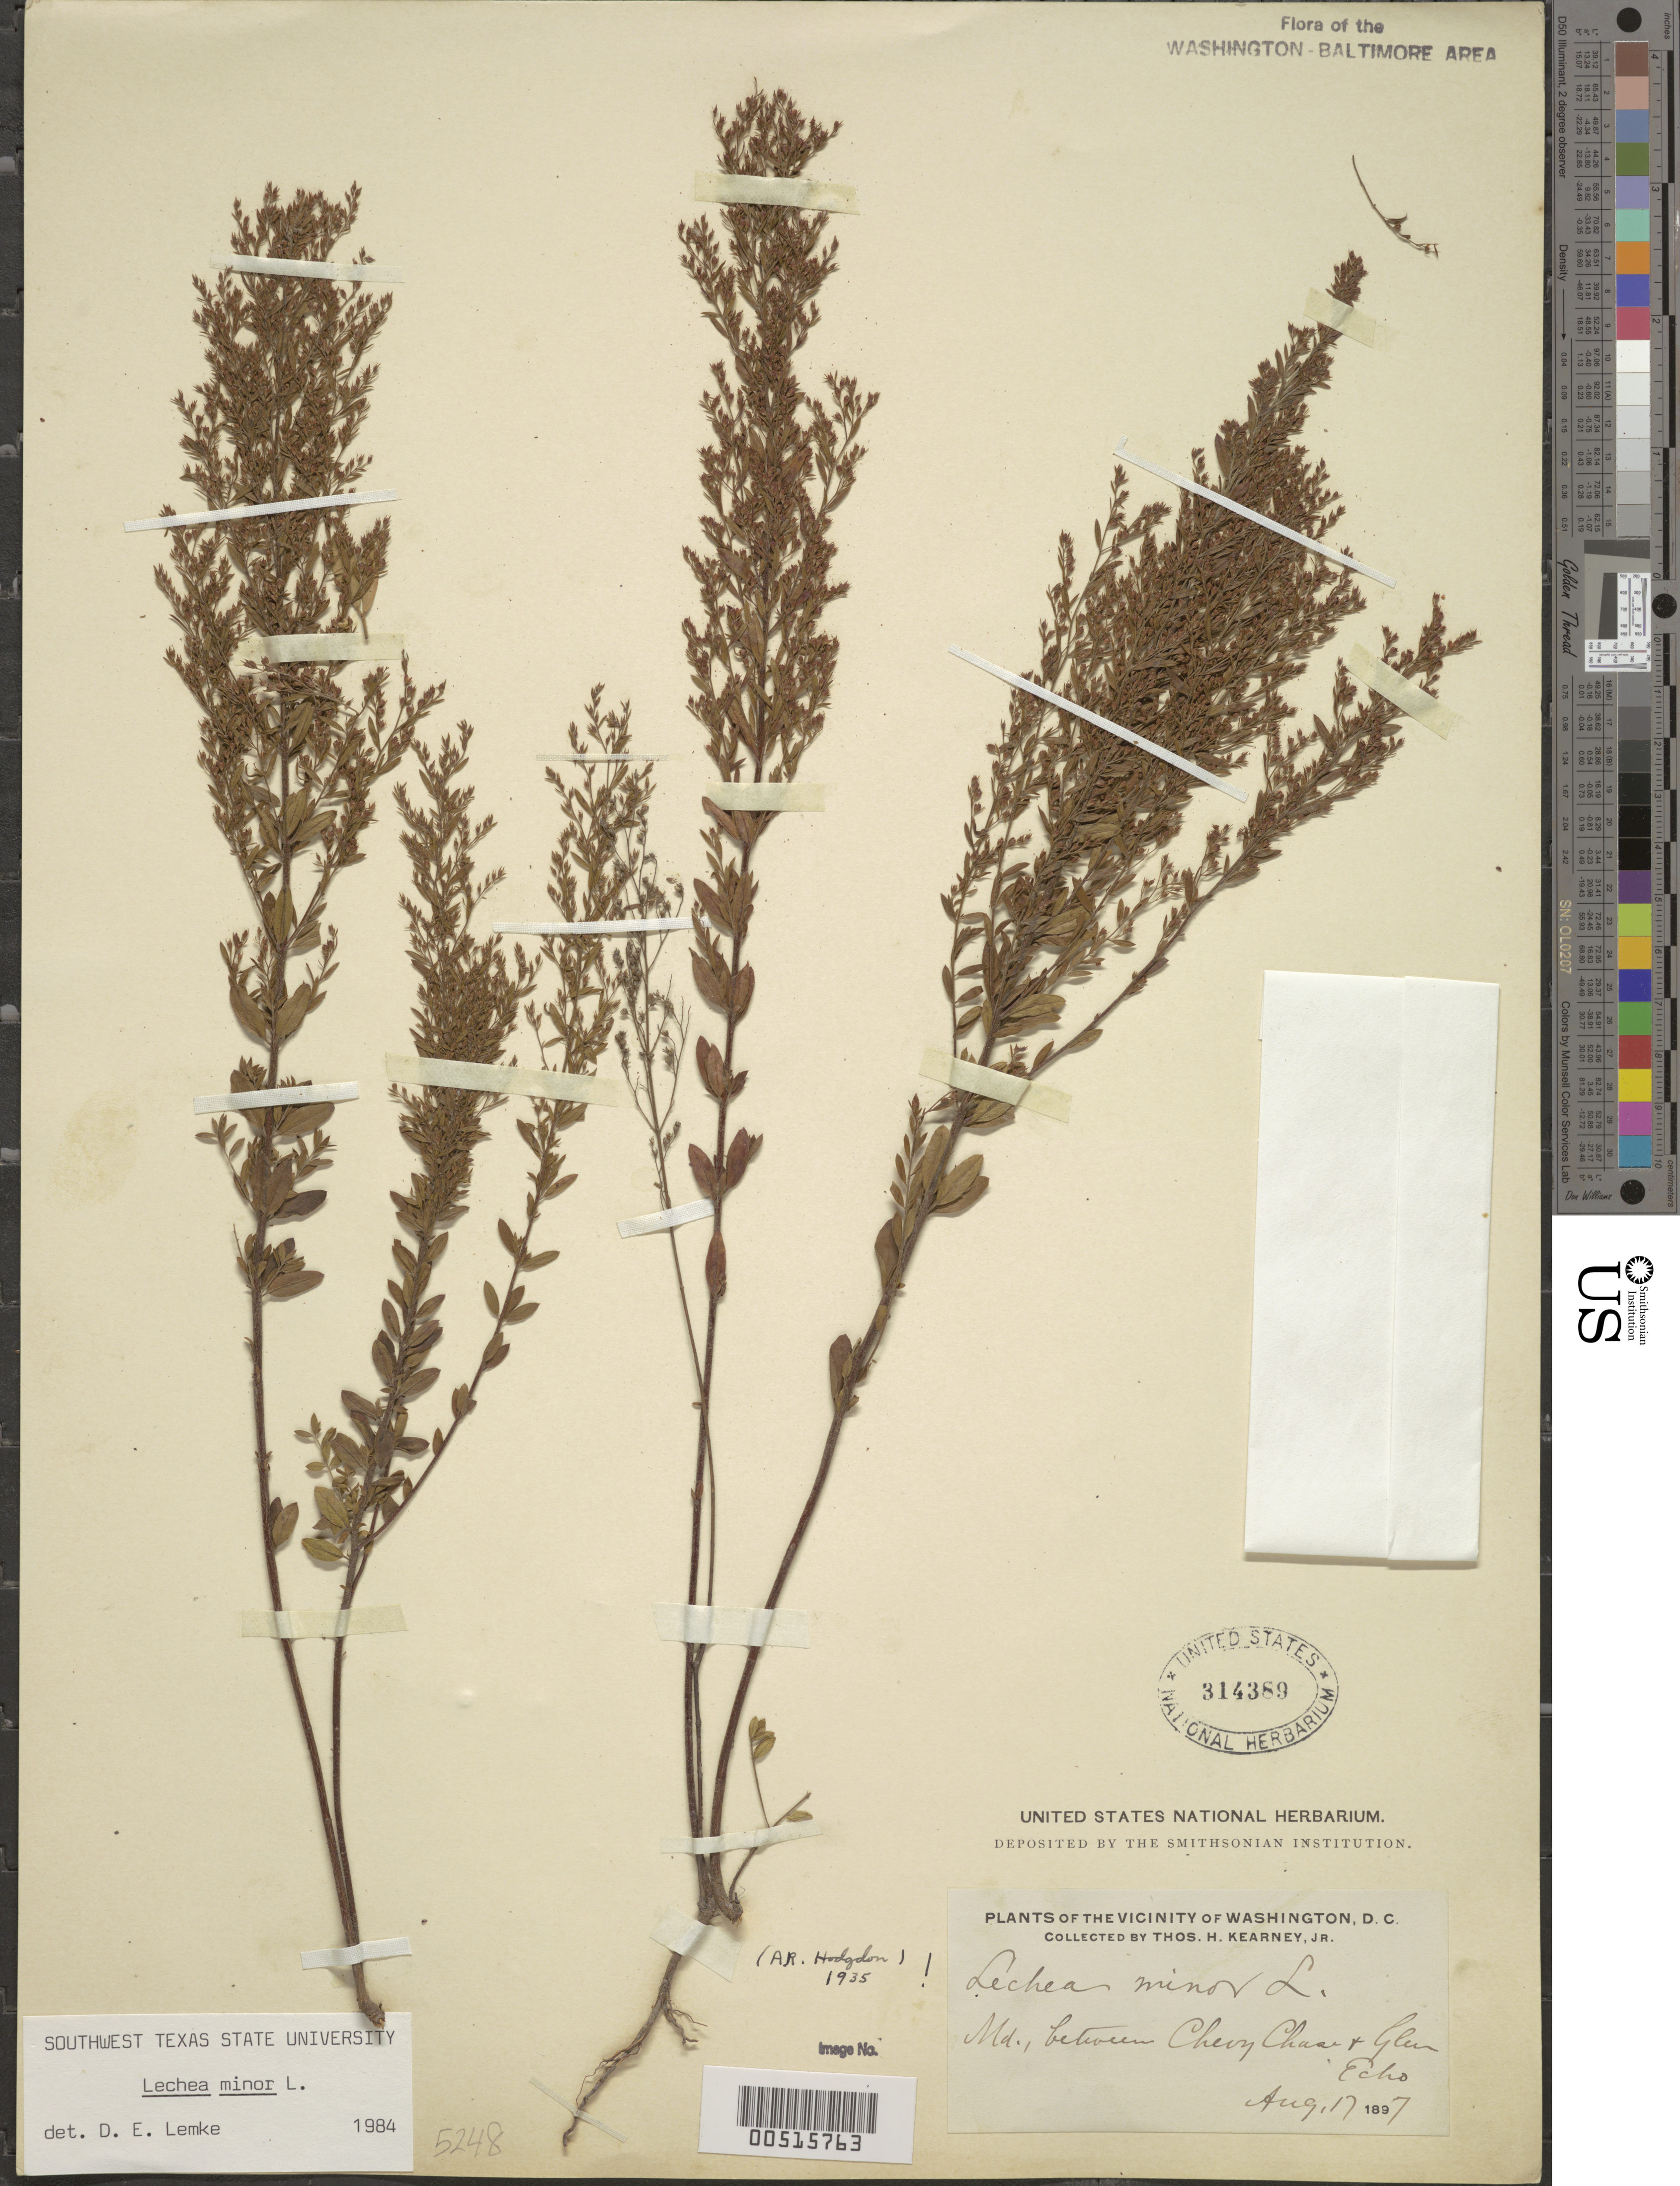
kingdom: Plantae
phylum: Tracheophyta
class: Magnoliopsida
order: Malvales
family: Cistaceae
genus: Lechea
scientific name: Lechea minor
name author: L.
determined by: Lemke, D. E.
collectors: T. H. Kearney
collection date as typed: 17 Aug 1897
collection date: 1897-08-17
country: United States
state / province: Maryland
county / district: Montgomery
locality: between Chevy Chase and Glen Echo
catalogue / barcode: US 314389